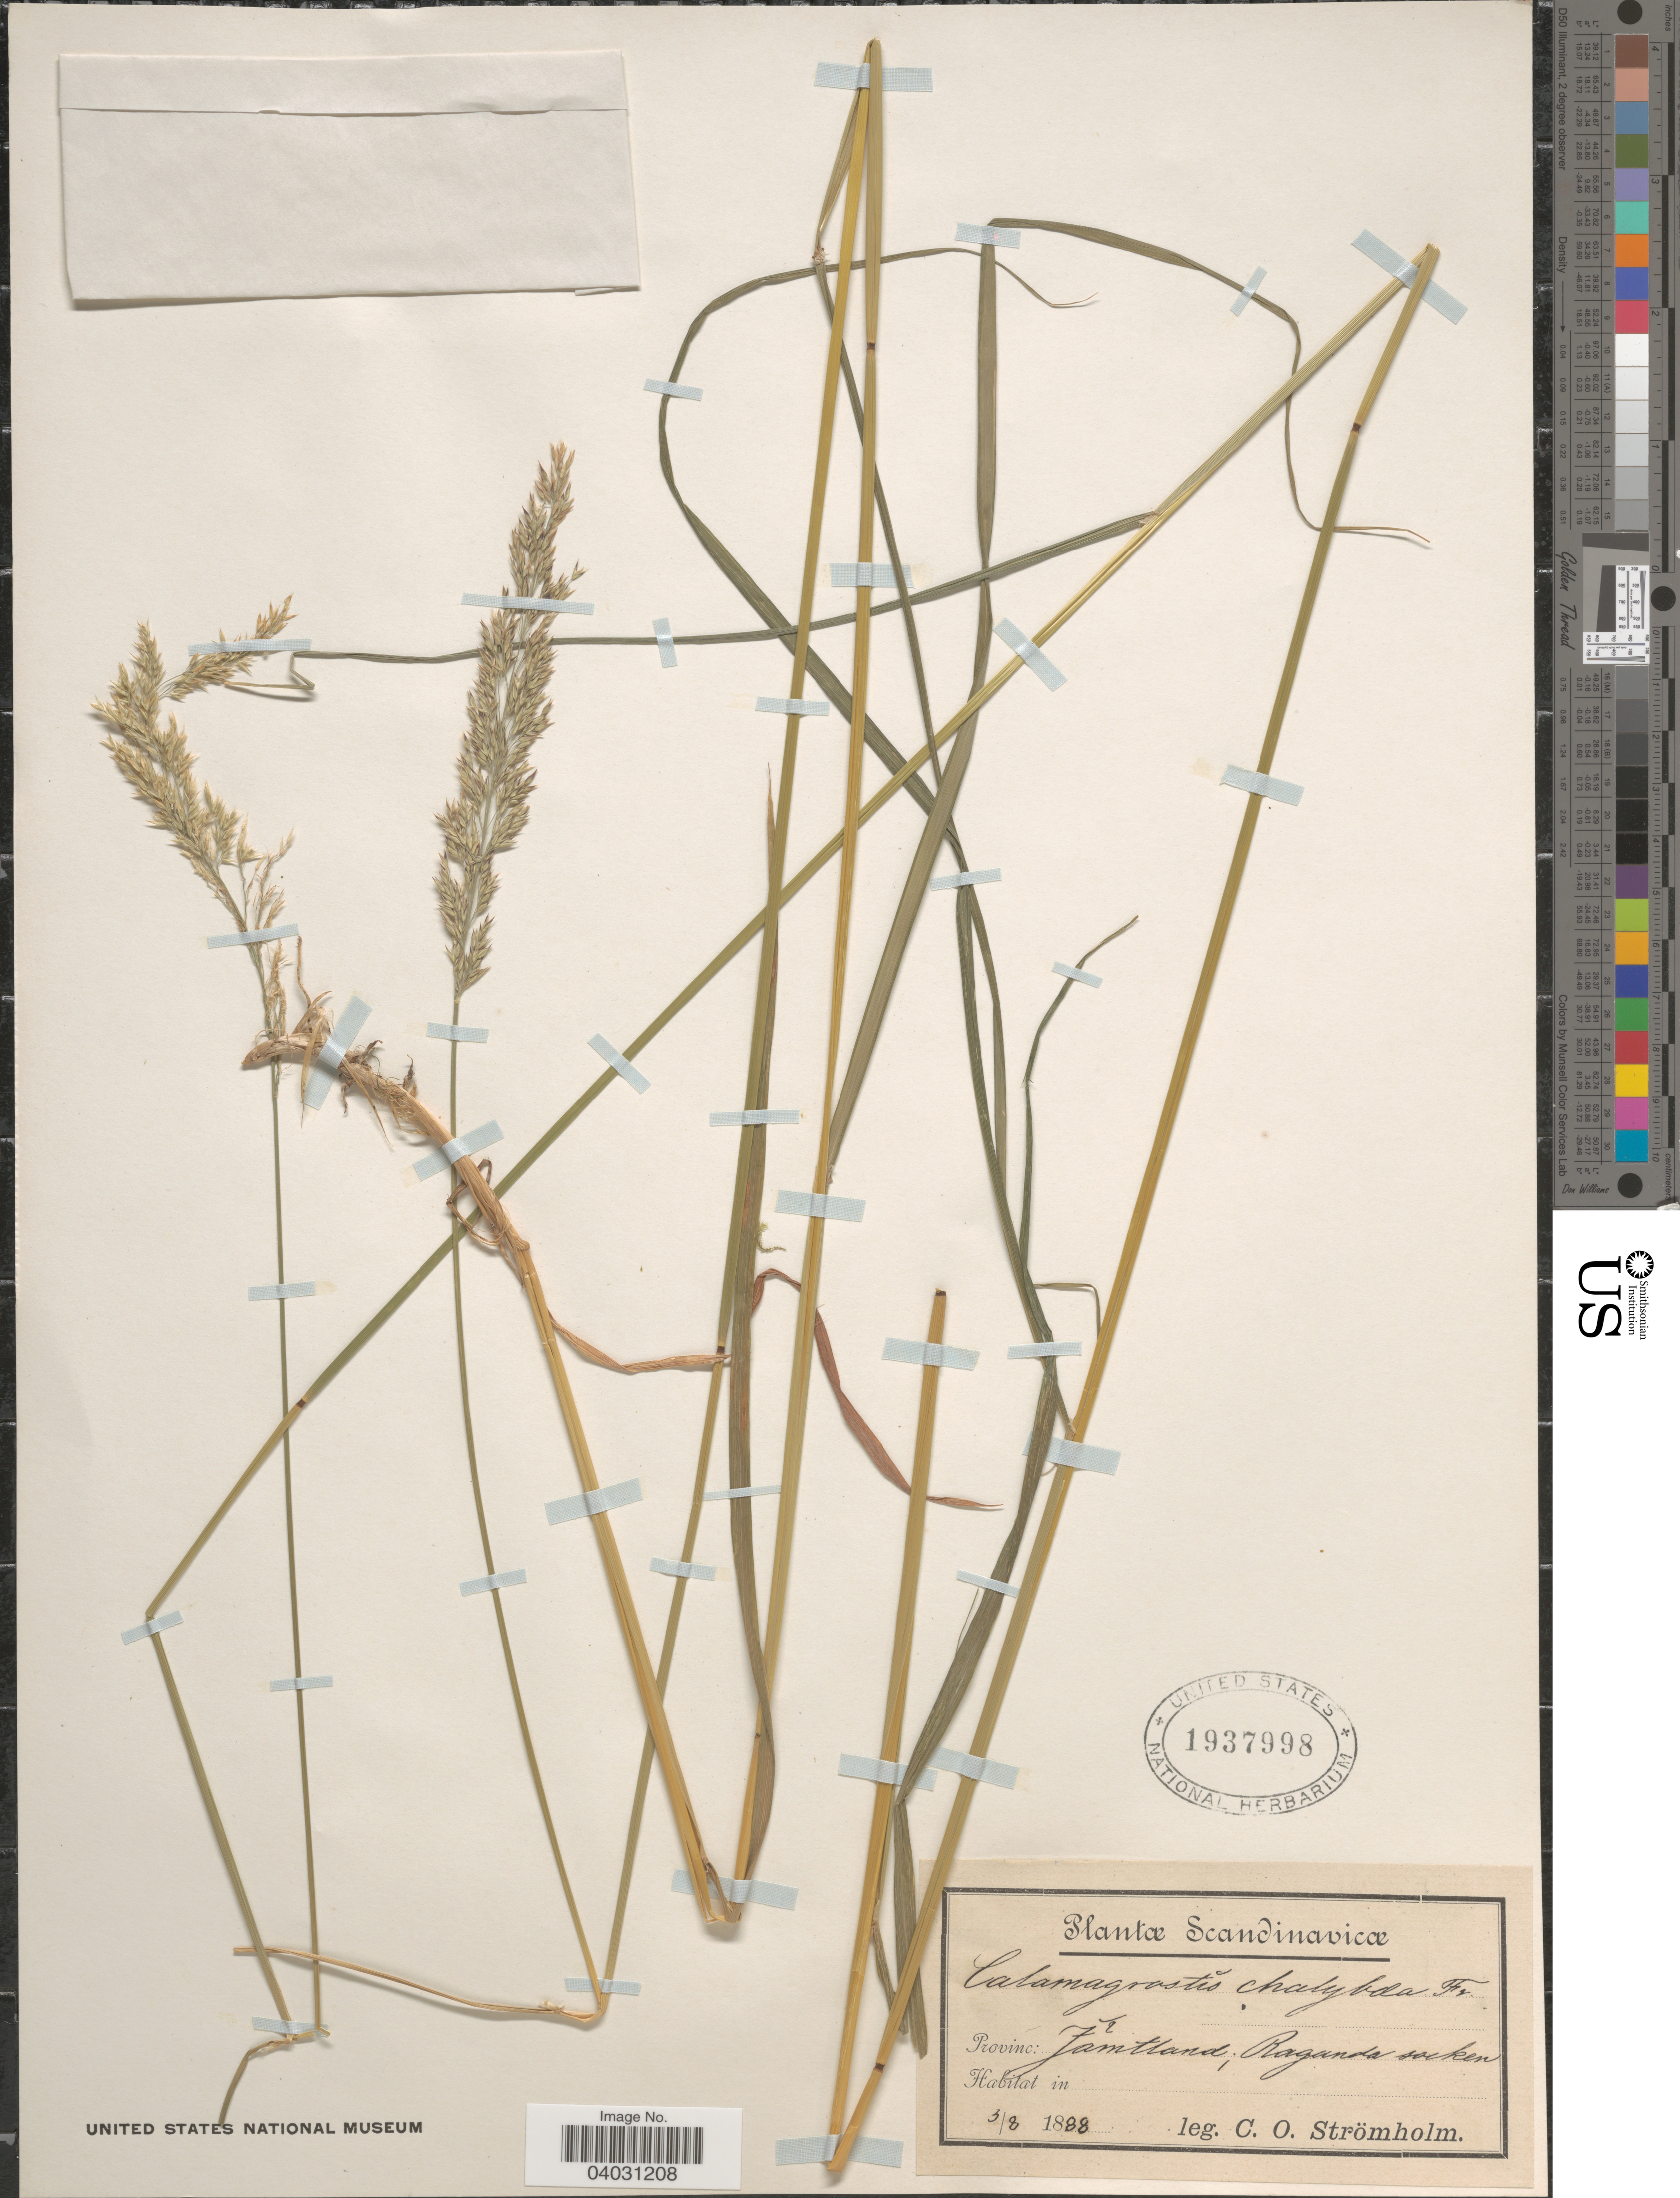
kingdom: Plantae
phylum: Tracheophyta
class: Liliopsida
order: Poales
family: Poaceae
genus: Calamagrostis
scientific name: Calamagrostis chalybaea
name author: Fr. a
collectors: C. Strömholm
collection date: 1888-08-03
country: Sweden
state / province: Jämtland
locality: Scandinavicæ. Province: Jãmtland; Ragunda socken.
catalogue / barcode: US 1937998